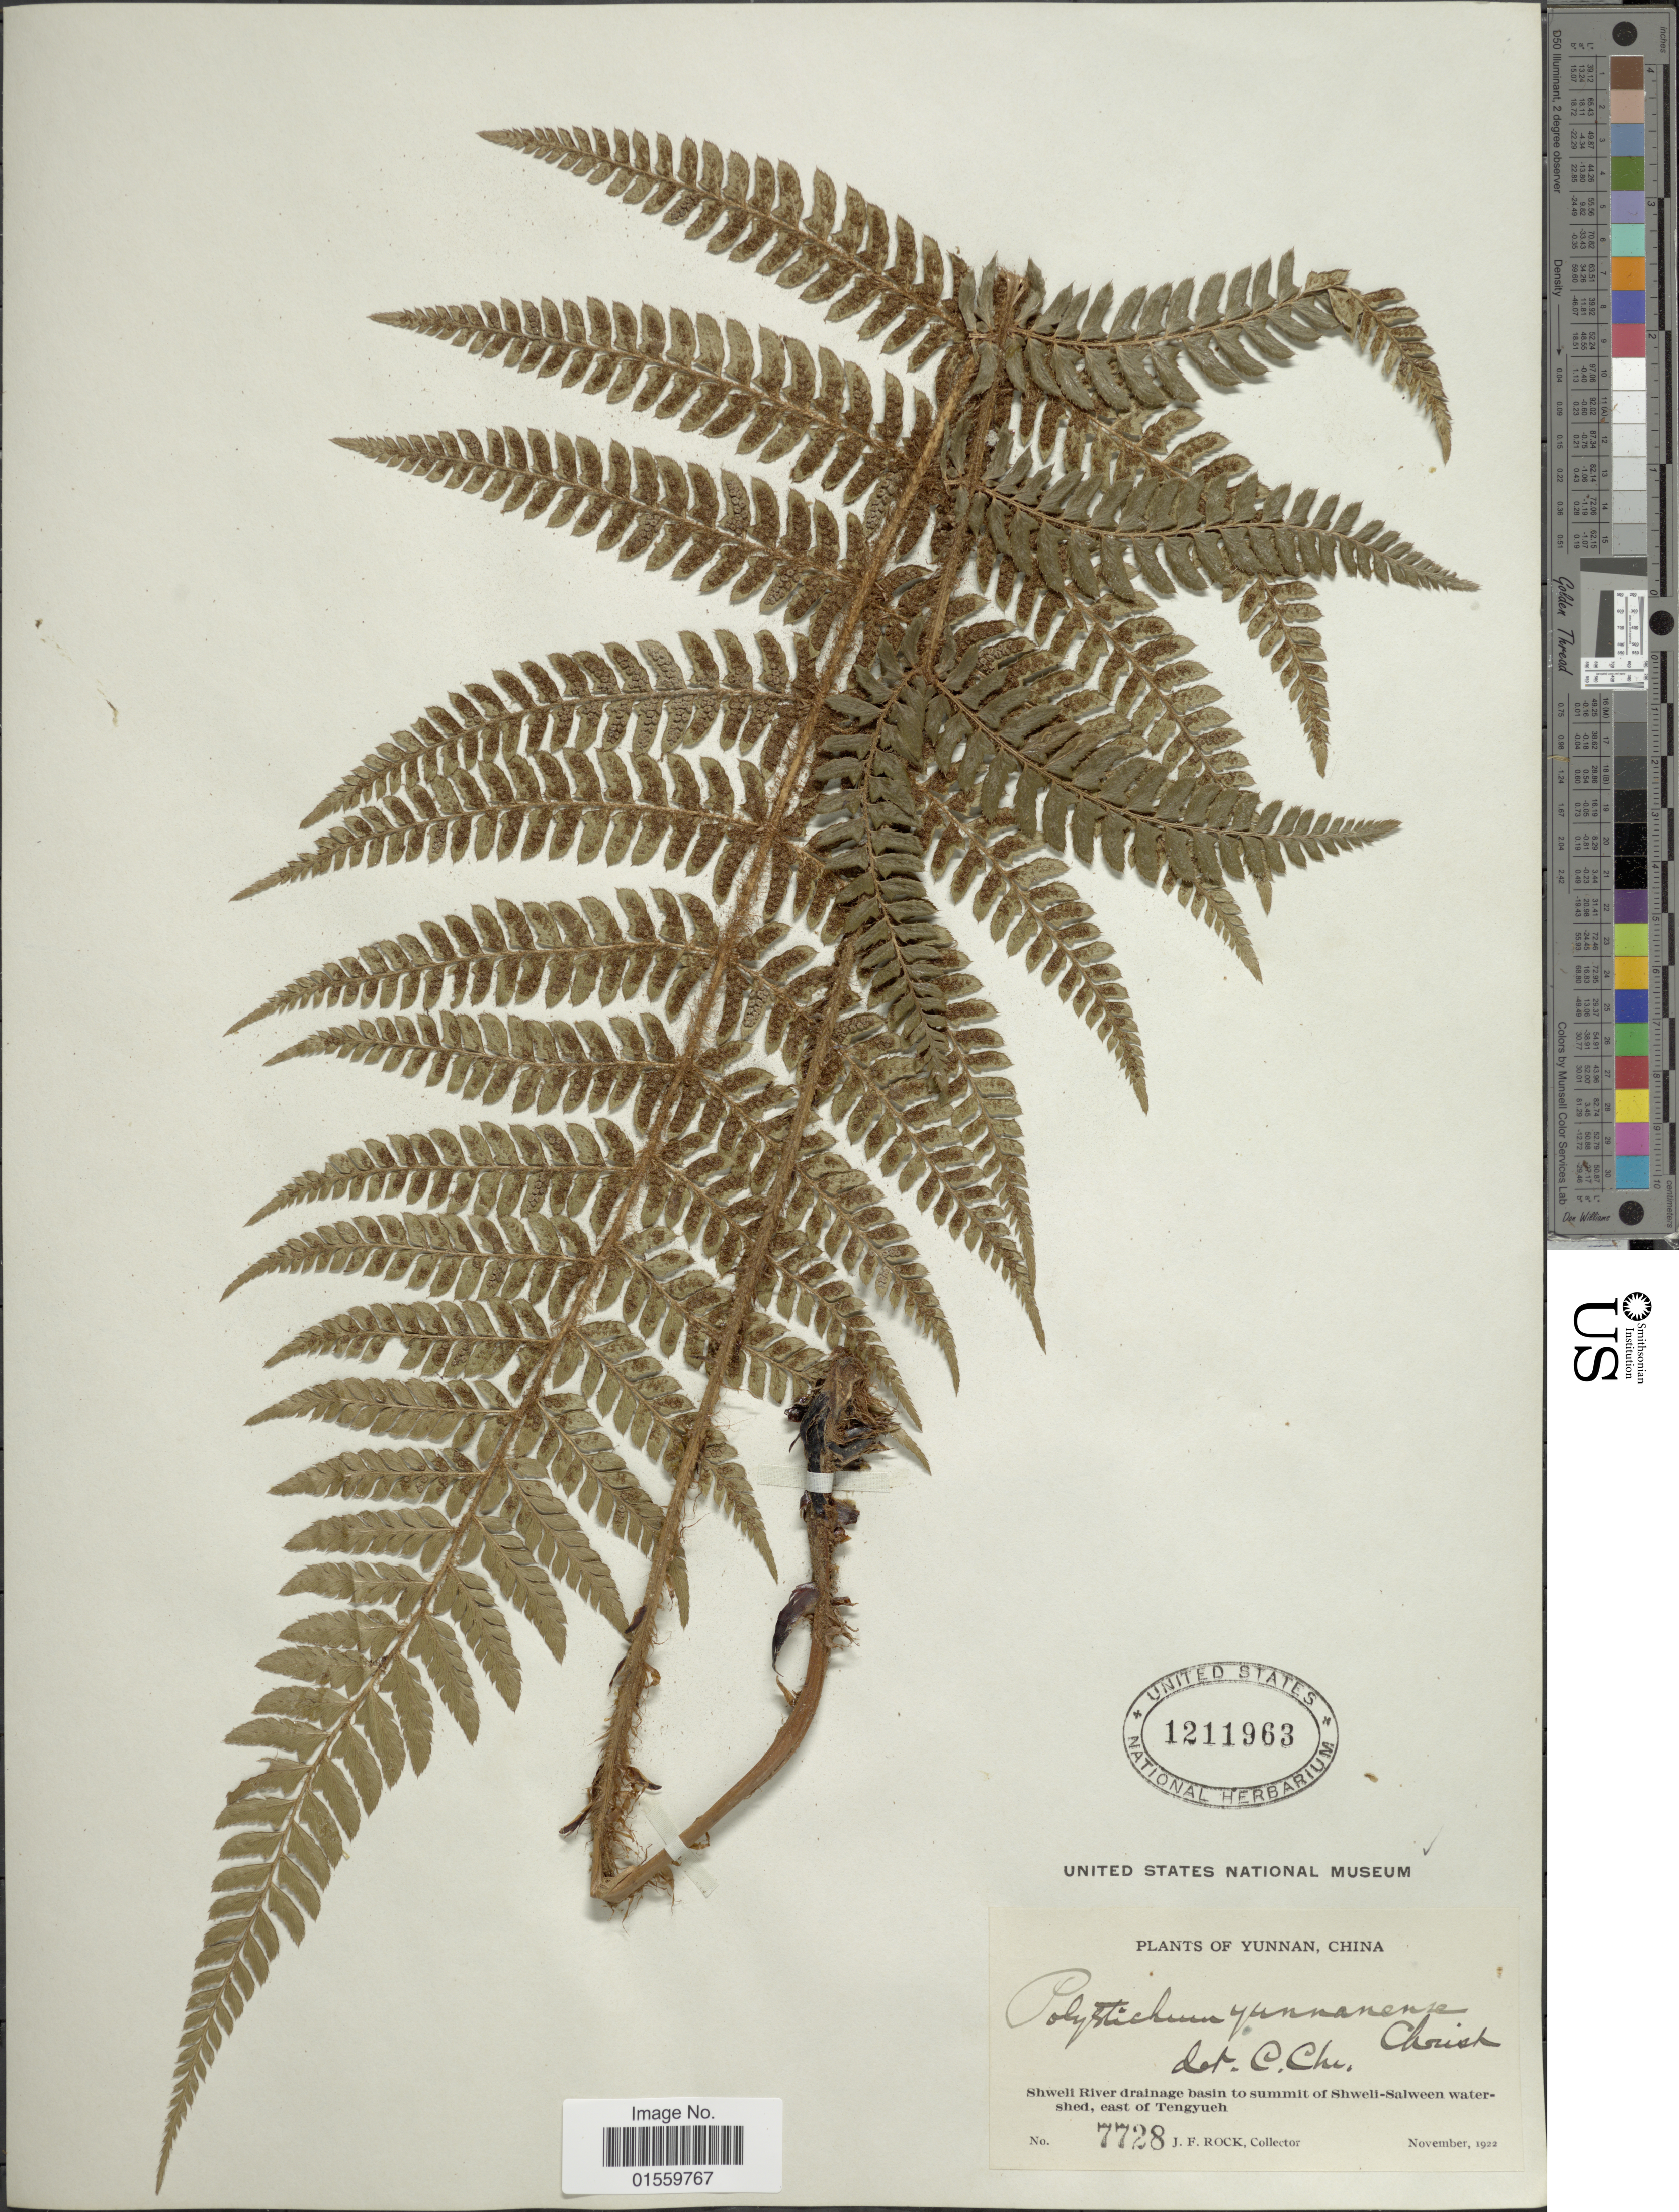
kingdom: Plantae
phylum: Tracheophyta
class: Polypodiopsida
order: Polypodiales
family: Dryopteridaceae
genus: Polystichum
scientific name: Polystichum yunnanense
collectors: J. Rock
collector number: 7728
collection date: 1922-11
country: China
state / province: Yunnan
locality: Shweli River drainage basin to summit of Shweli-Salween watershed, east of Tengyueh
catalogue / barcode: US 1211963